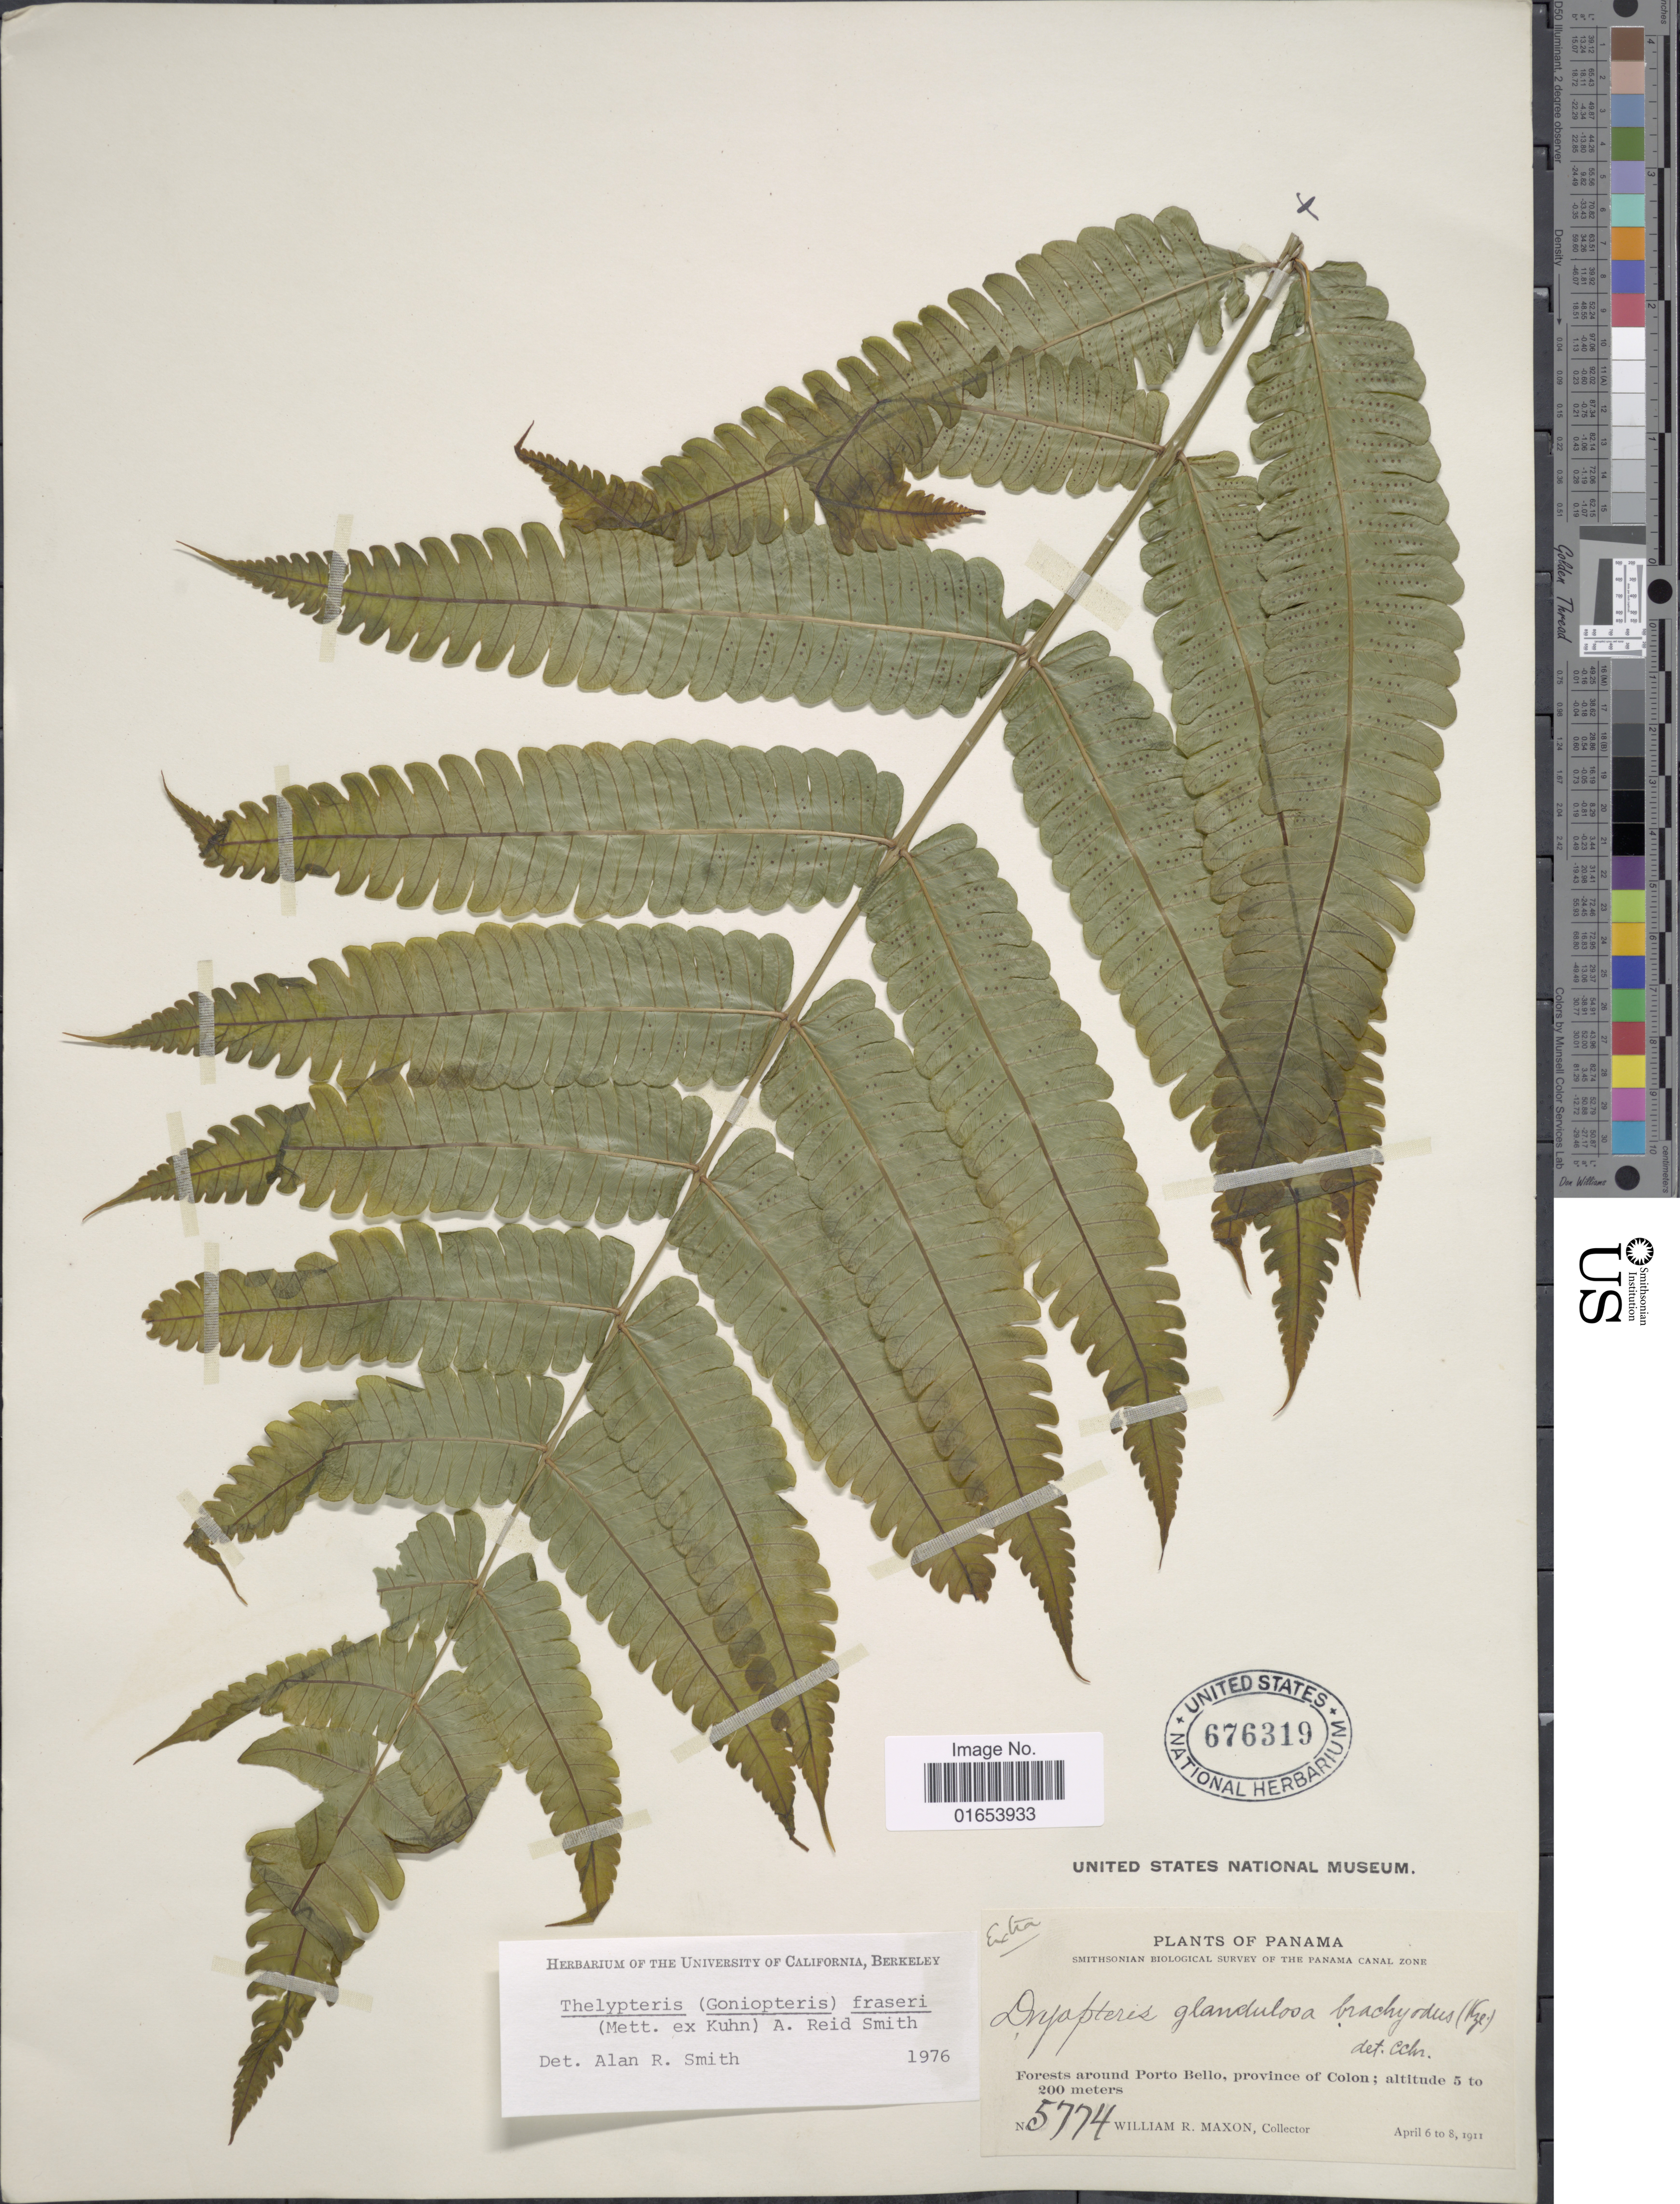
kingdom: Plantae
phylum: Tracheophyta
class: Polypodiopsida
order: Polypodiales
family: Thelypteridaceae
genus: Goniopteris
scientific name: Goniopteris fraseri (Mett.) comb. nov., ined 2015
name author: (Mett.)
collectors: W. R. Maxon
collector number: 5774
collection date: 1911-04-06/1911-04-08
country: Panama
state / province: Colón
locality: Forests around Porto Bello, province of Colon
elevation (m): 5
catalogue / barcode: US 676319